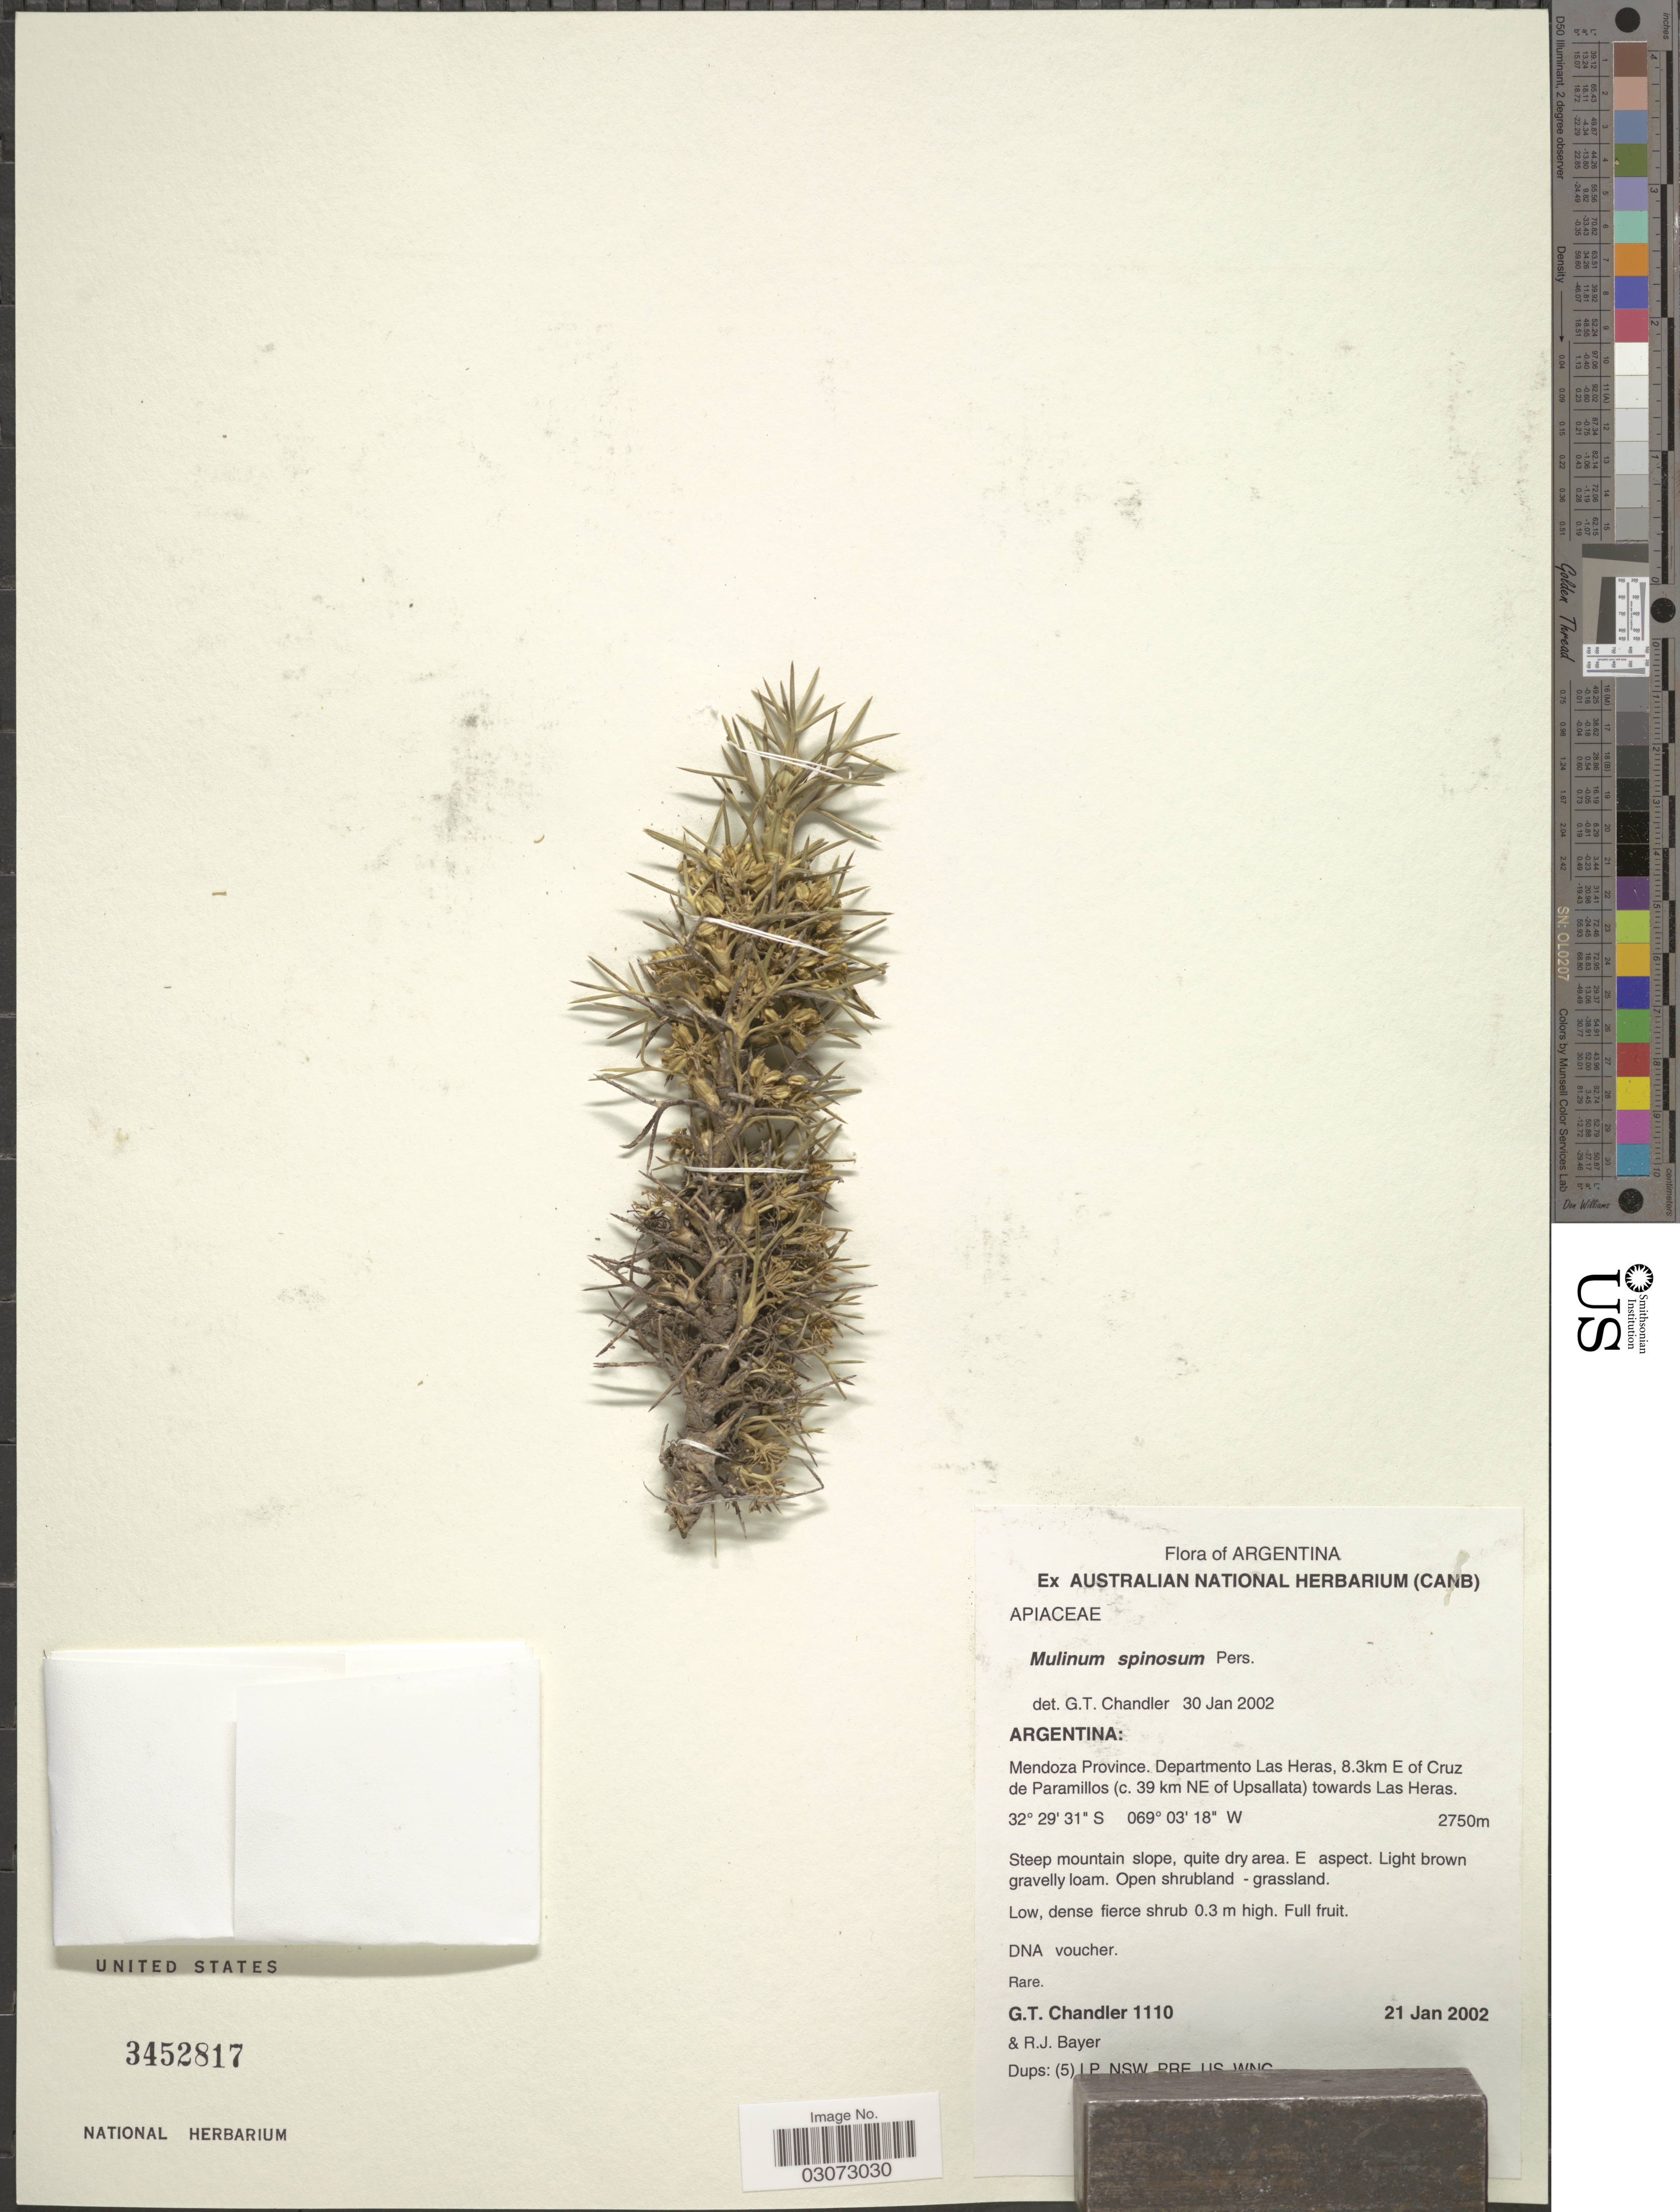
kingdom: Plantae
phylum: Tracheophyta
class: Magnoliopsida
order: Apiales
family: Apiaceae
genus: Mulinum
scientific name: Mulinum spinosum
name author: Pers.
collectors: G. Chandler & R. Bayer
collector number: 1110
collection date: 2002-01-21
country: Argentina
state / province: Mendoza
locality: Mendoza Province. Departmento Las Heras, 8.3km E of Cruz de Paramillos (c. 39 km NE of Upsallata) towards Las Heras.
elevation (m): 2750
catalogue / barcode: US 3452817